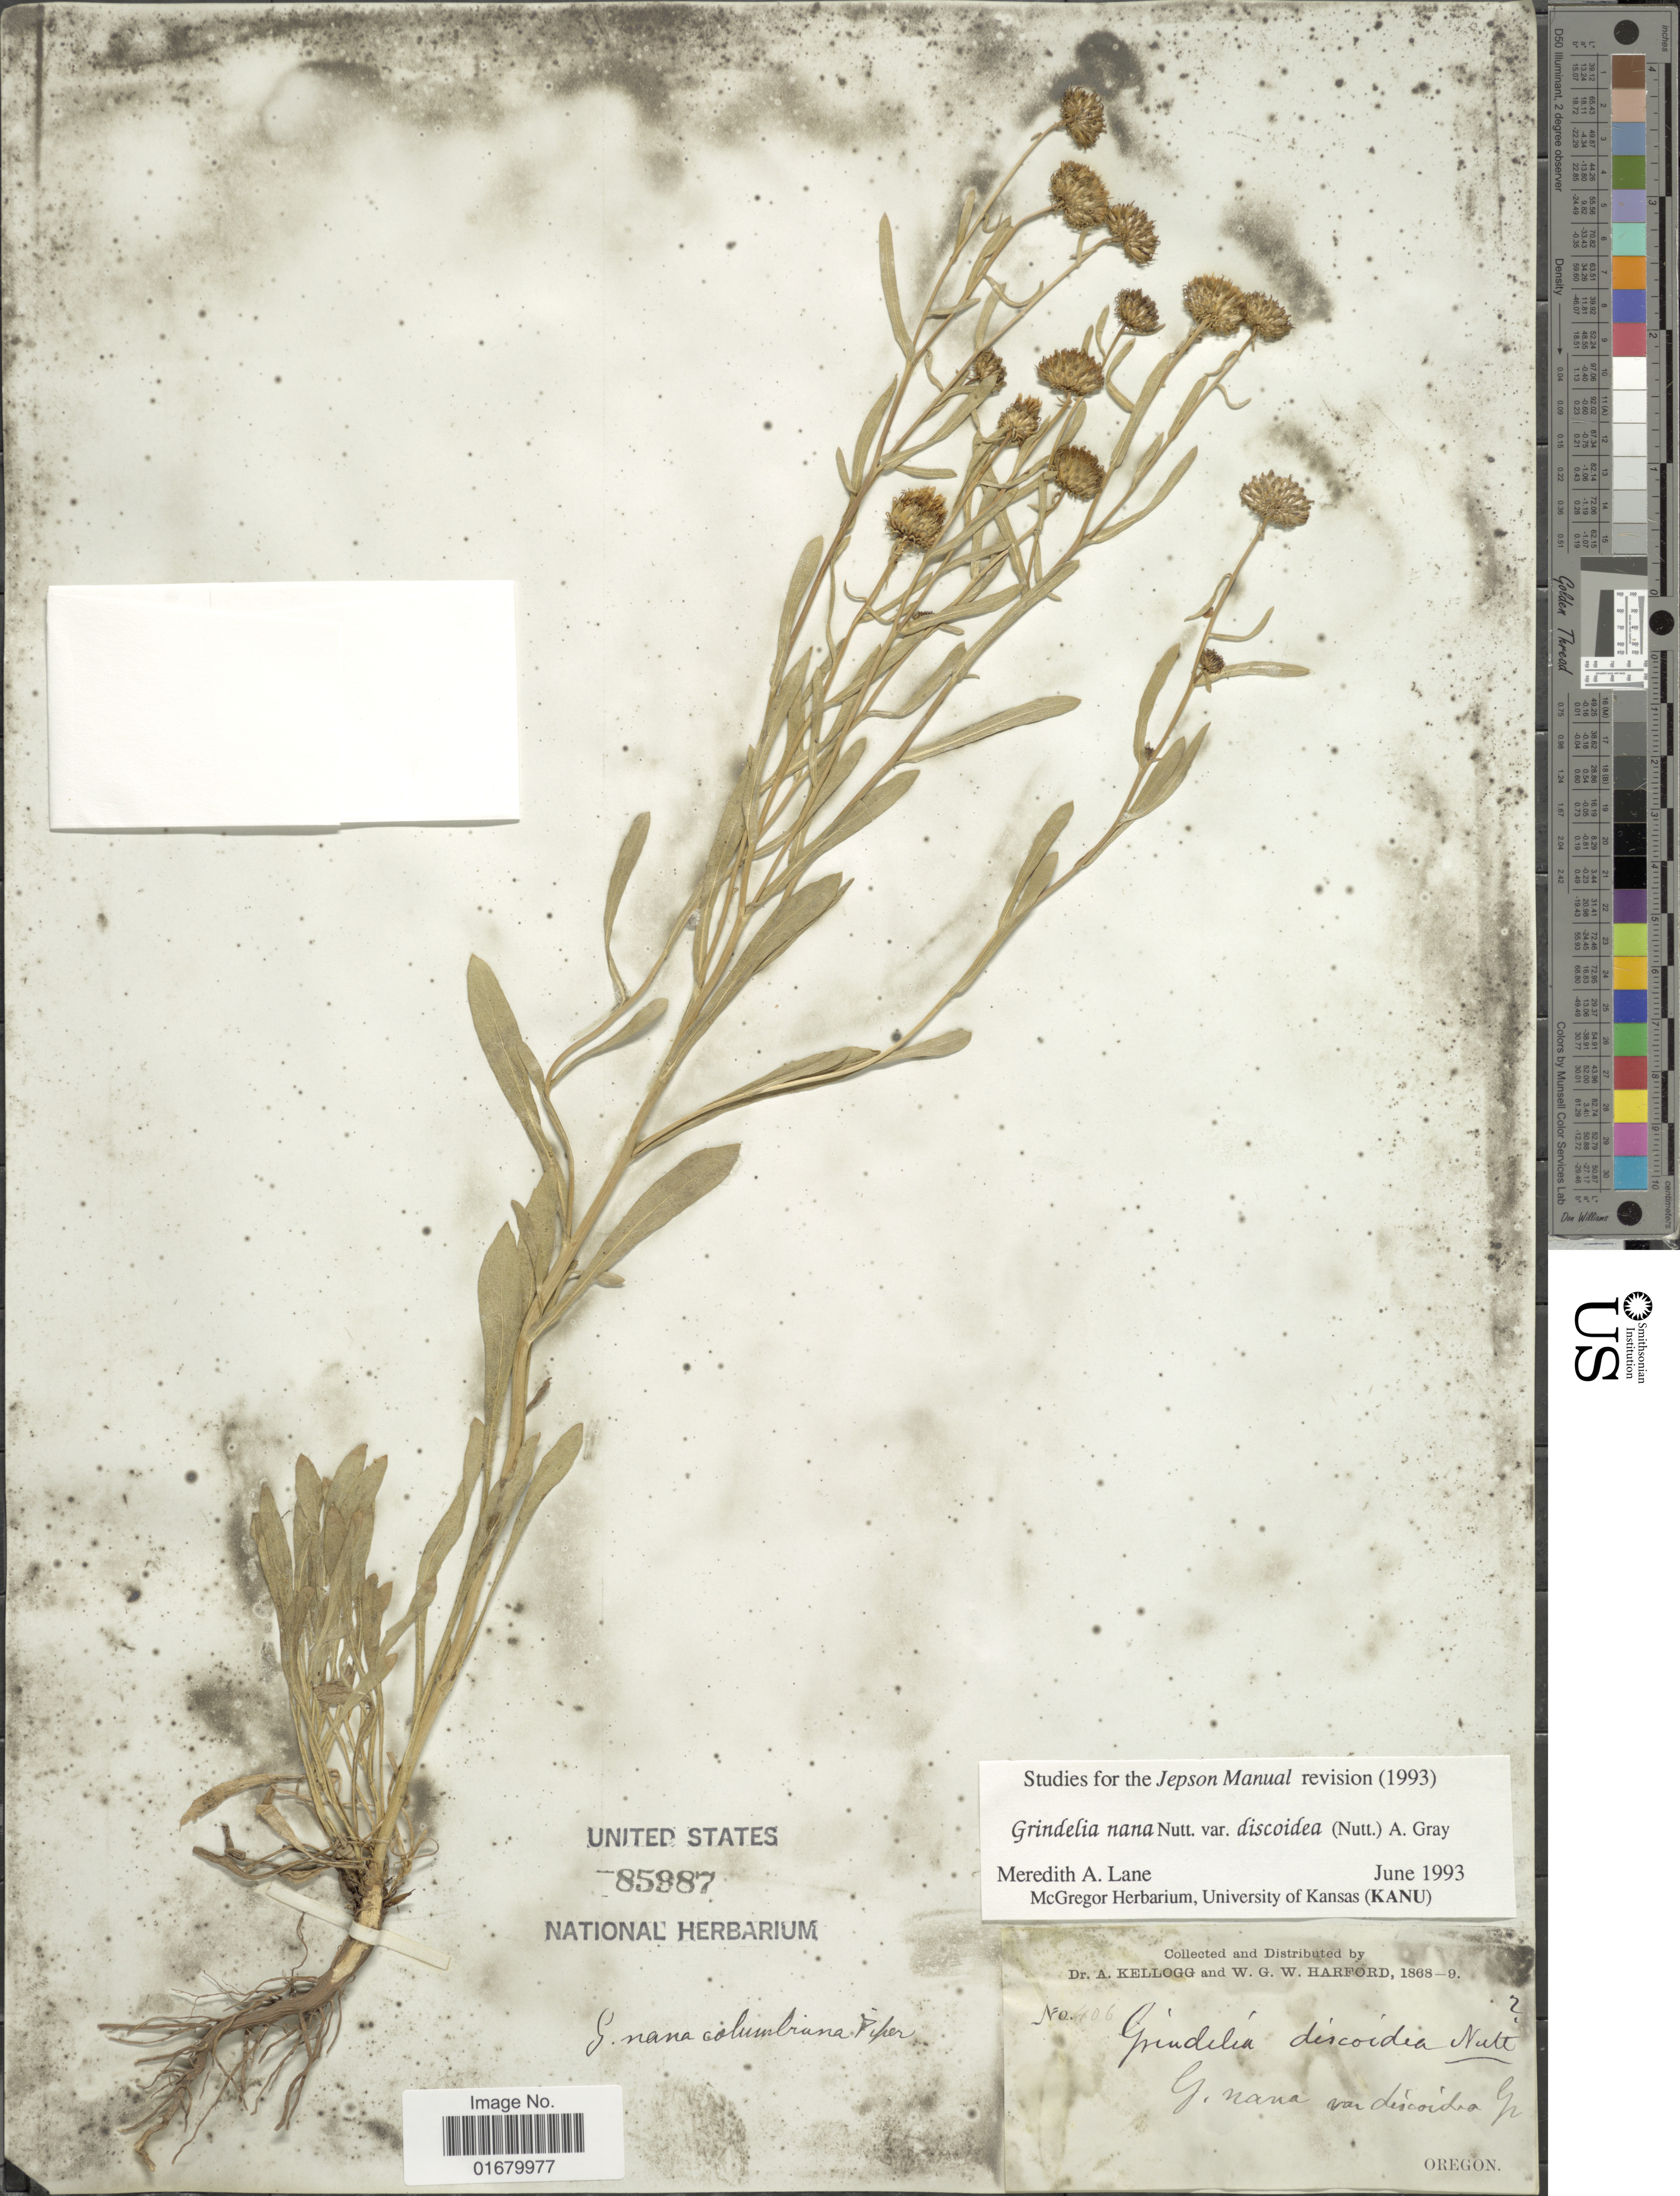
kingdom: Plantae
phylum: Tracheophyta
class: Magnoliopsida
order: Asterales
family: Asteraceae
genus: Grindelia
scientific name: Grindelia nana var. discoidea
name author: (Nutt.) A. Gray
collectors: A. Kellogg & W. G. W. Harford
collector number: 406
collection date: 1868/1869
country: United States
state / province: Oregon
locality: Oregon.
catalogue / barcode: US 85987